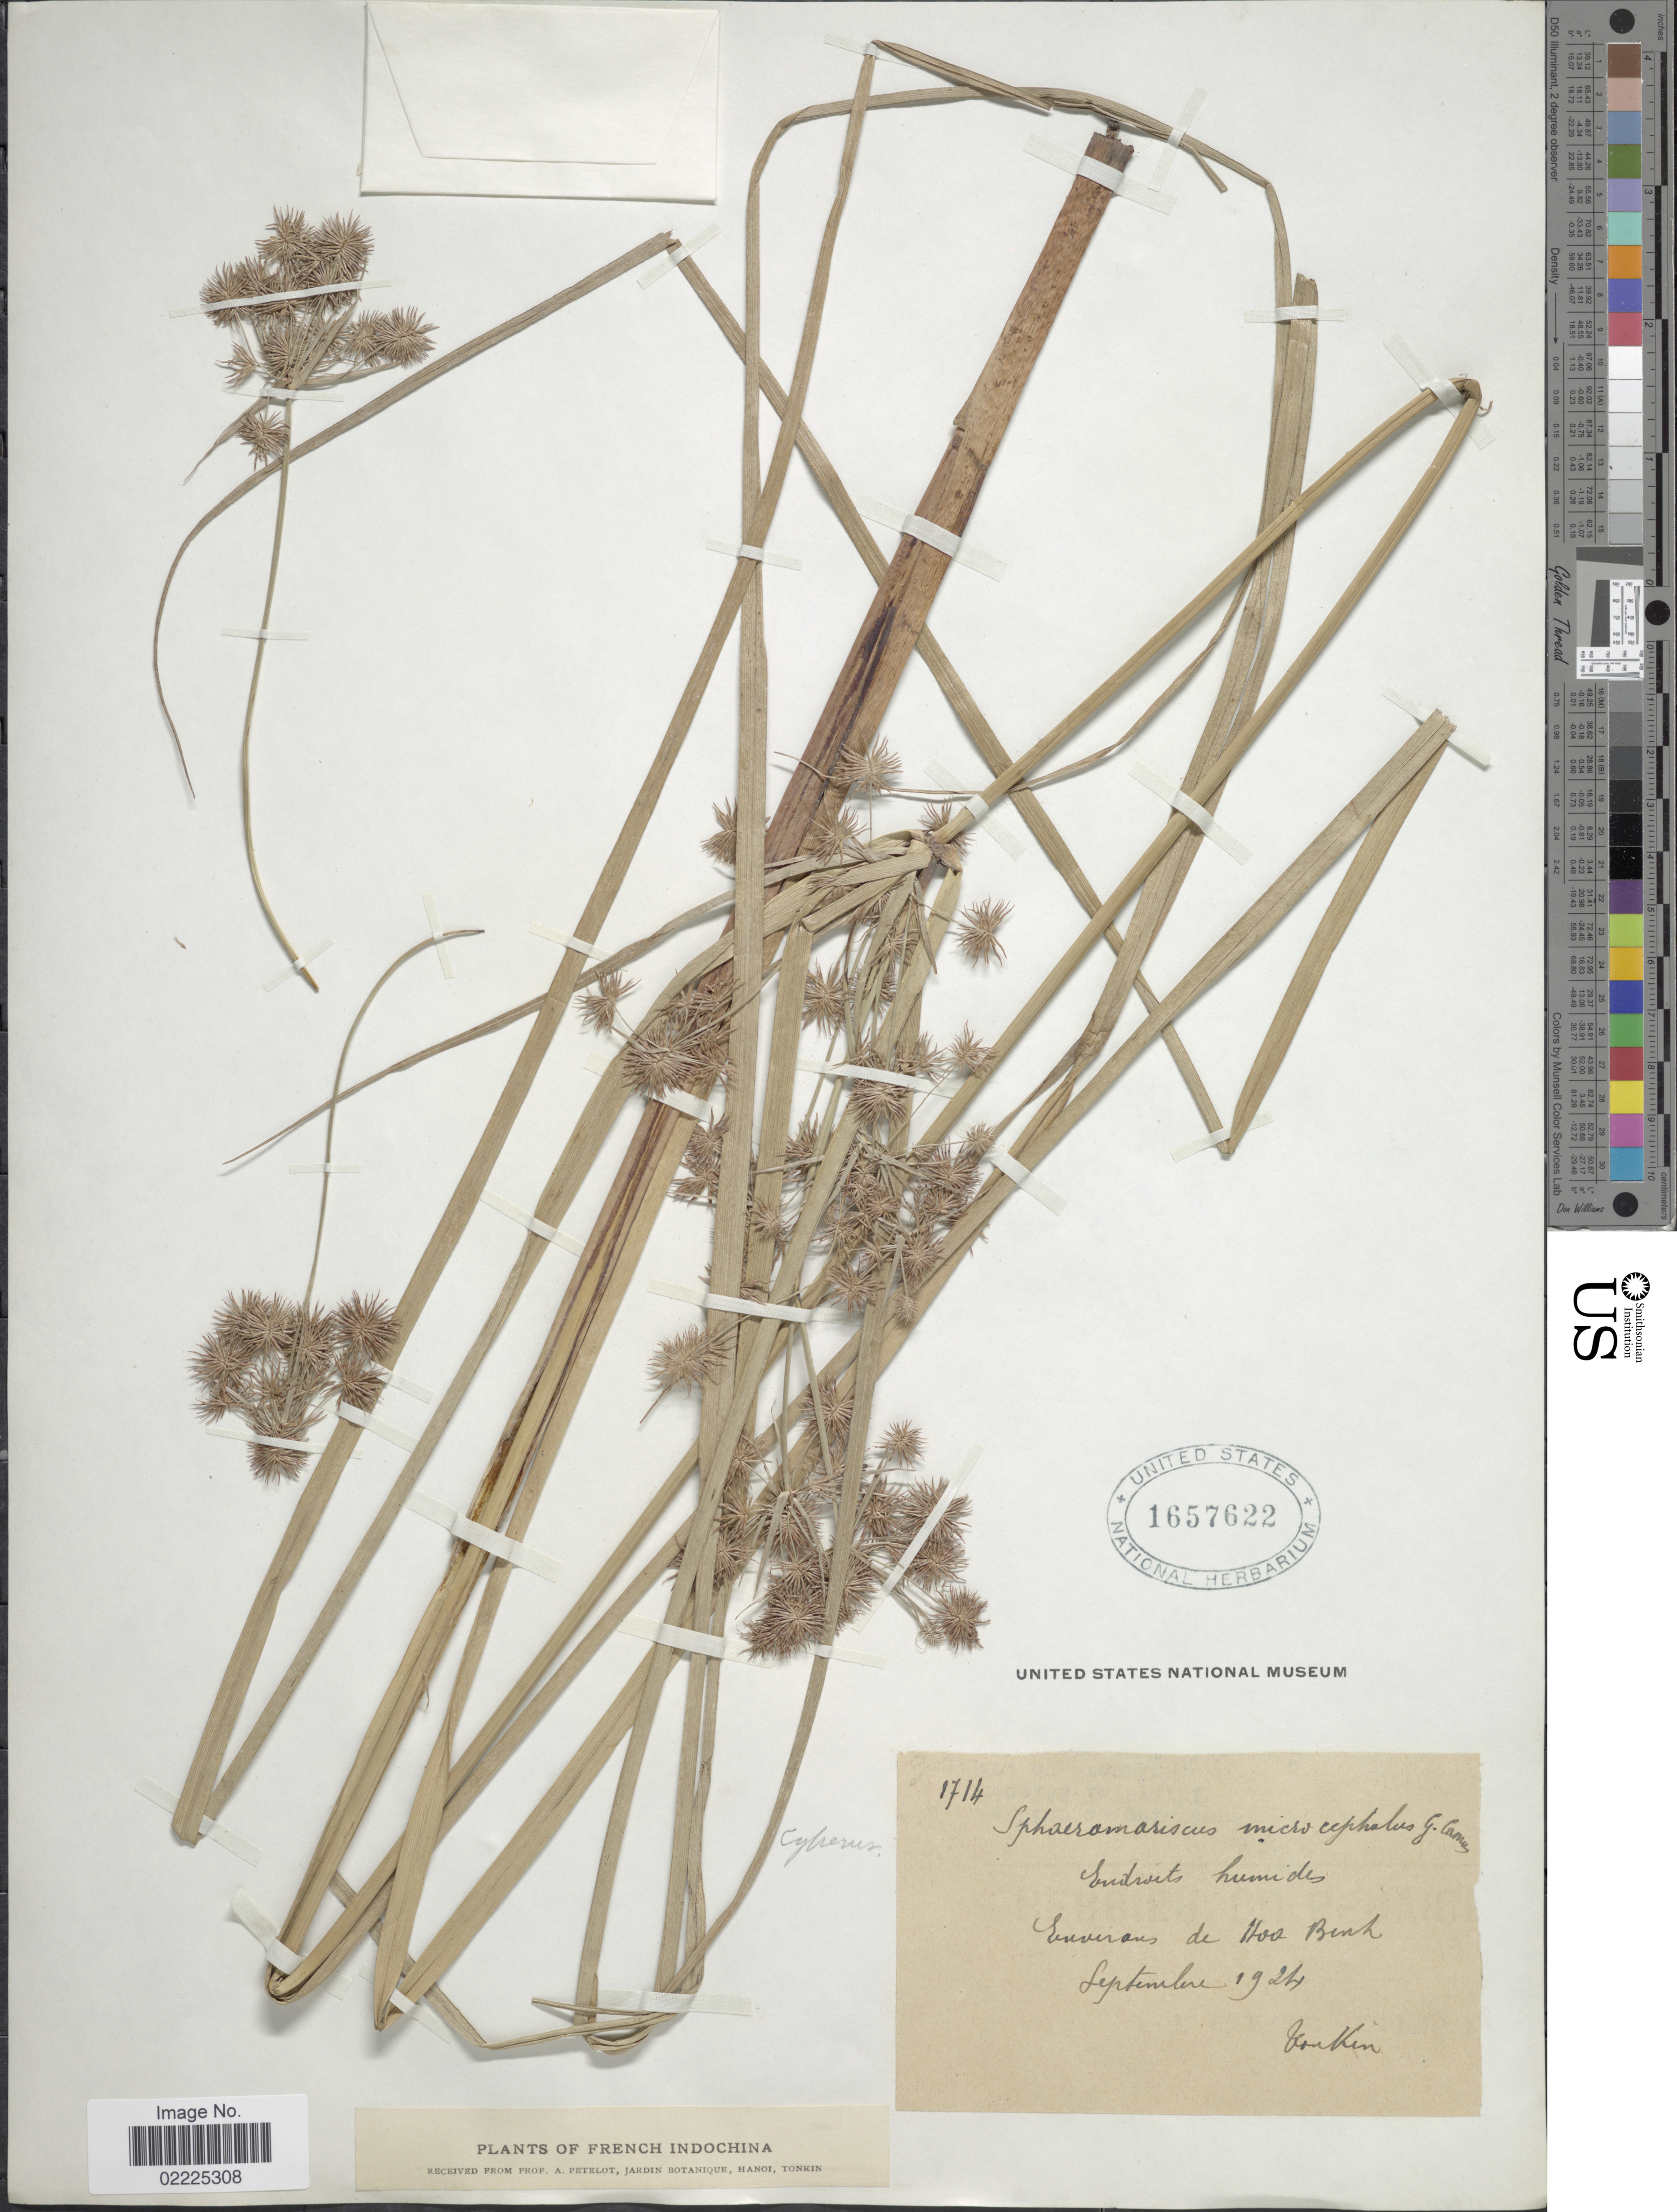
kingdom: Plantae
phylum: Tracheophyta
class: Liliopsida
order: Poales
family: Cyperaceae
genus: Cyperus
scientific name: Cyperus compactus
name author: Retz.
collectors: A. Petelot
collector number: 1714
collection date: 1924-09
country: Vietnam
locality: Tonkin. Frech Indochina. Environs de Hoa Binh.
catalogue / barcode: US 1657622